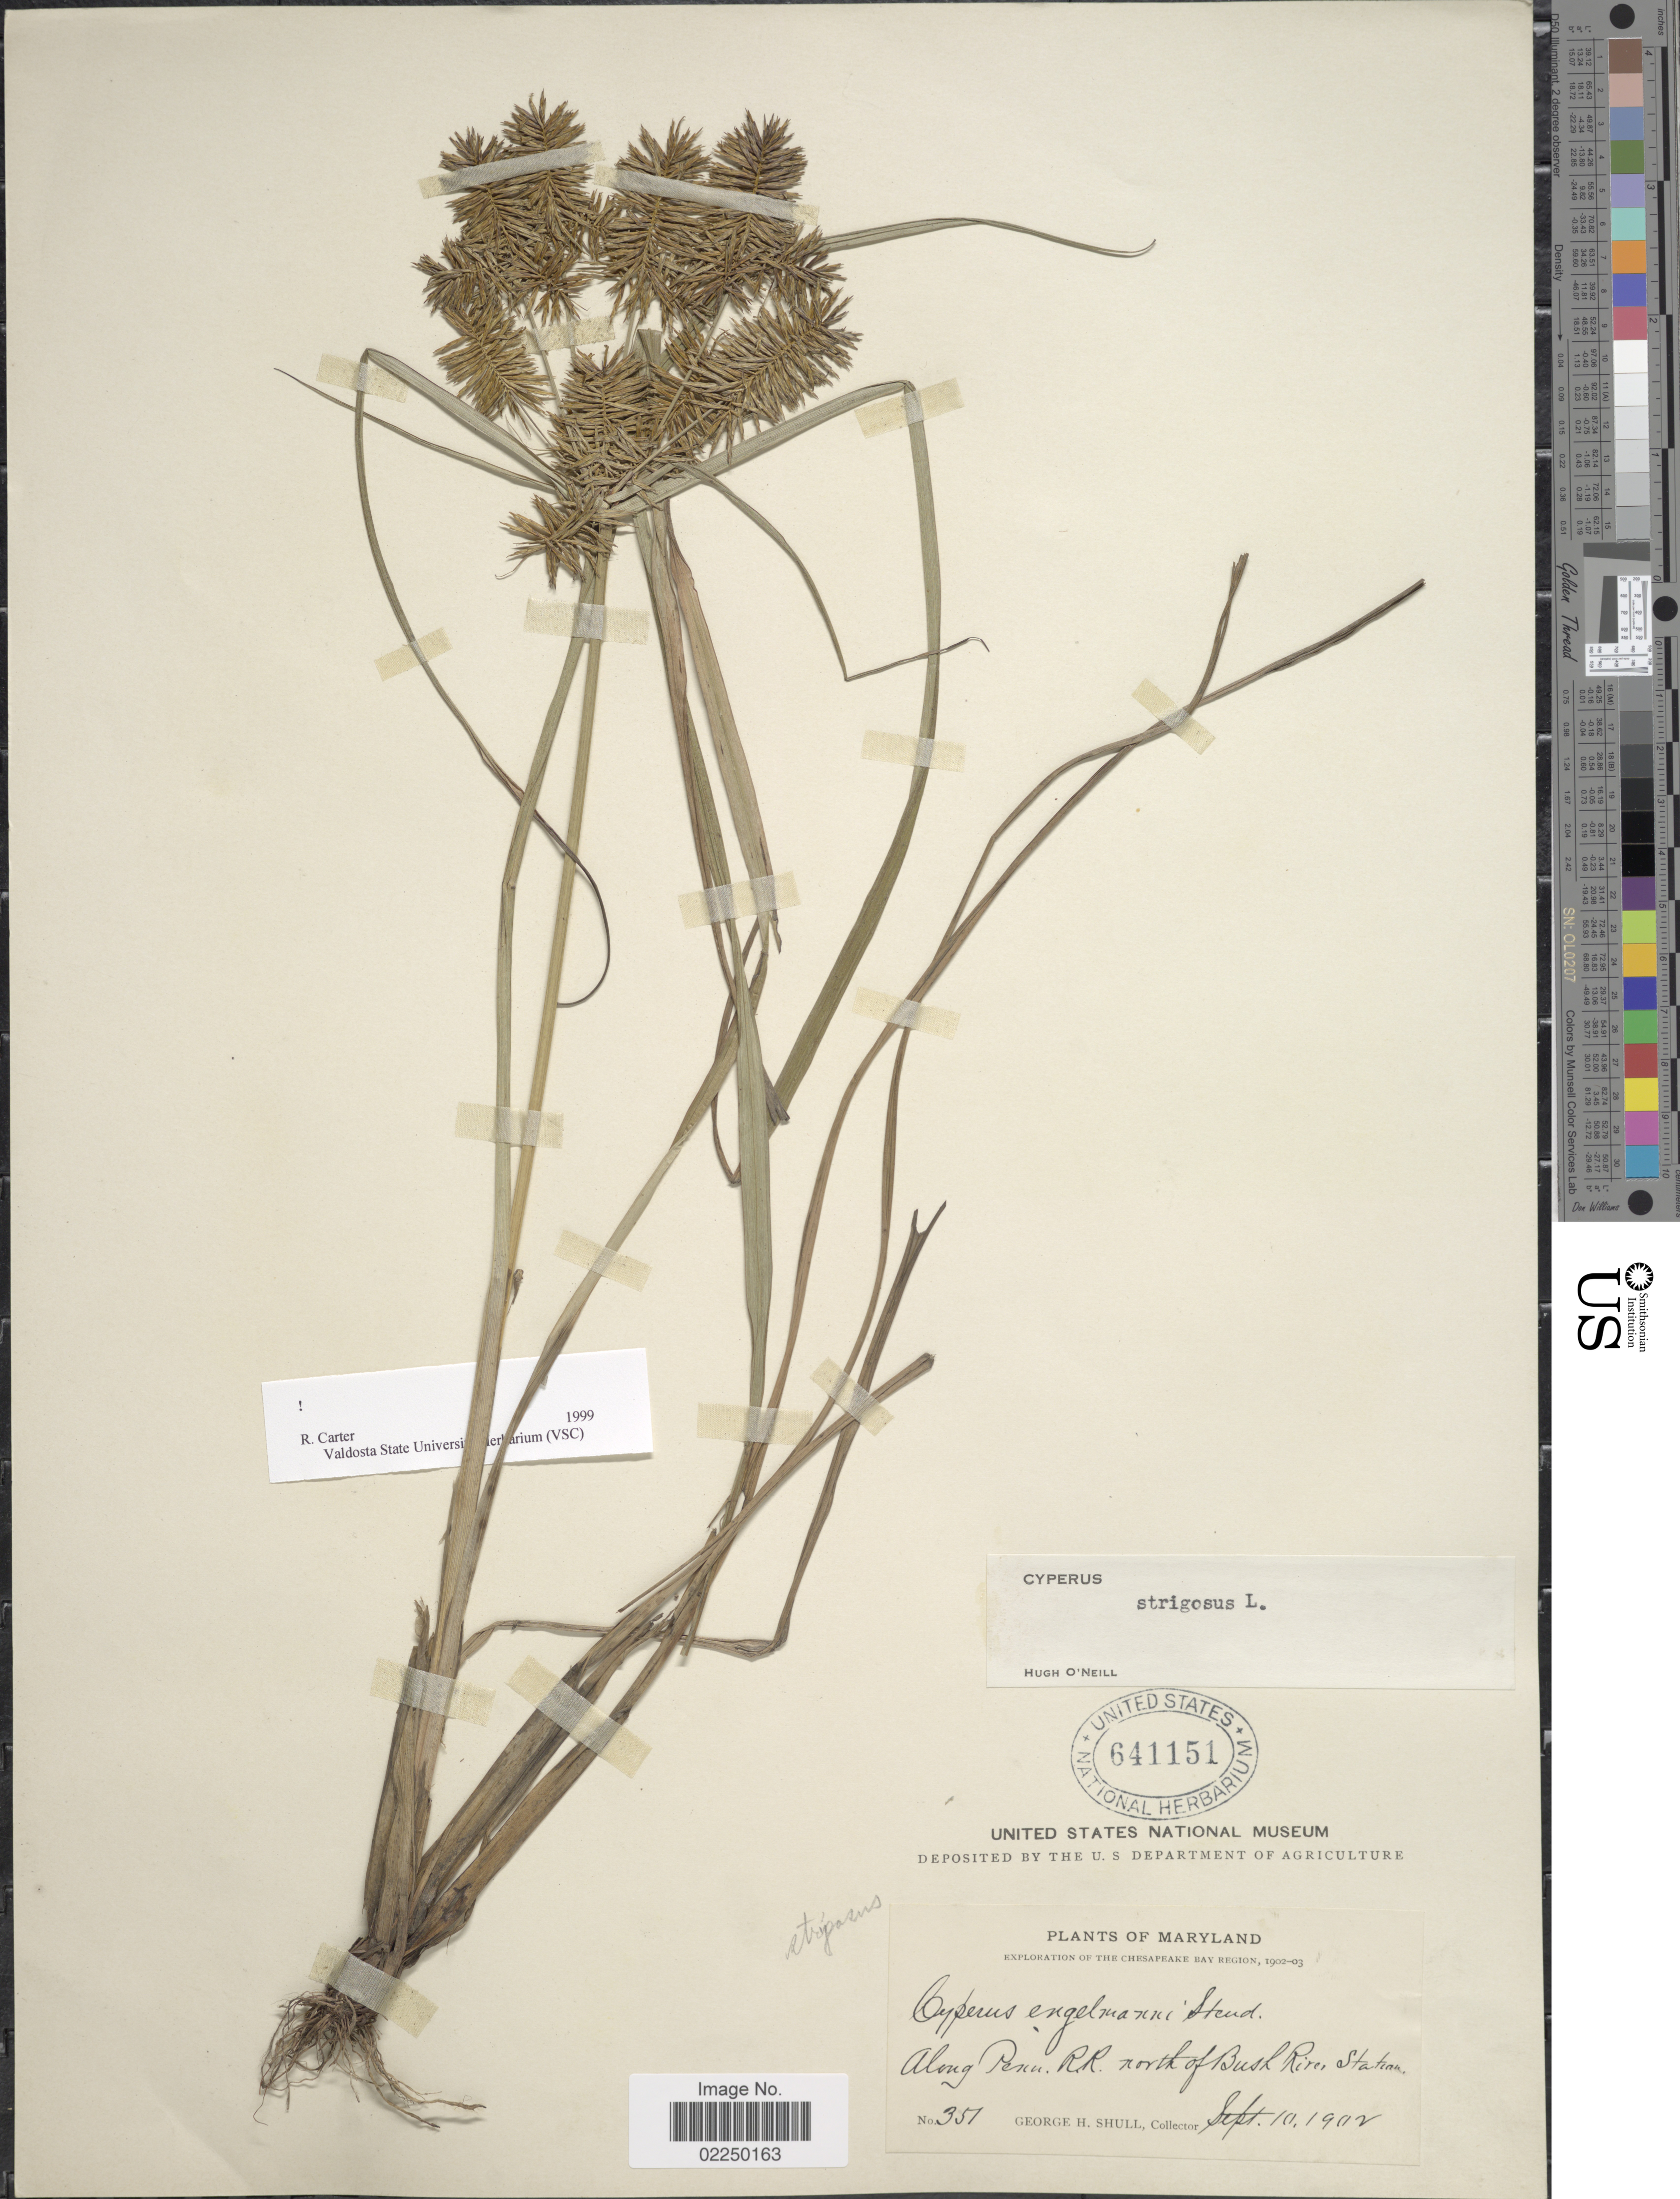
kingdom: Plantae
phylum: Tracheophyta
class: Liliopsida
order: Poales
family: Cyperaceae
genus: Cyperus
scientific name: Cyperus strigosus L.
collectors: G. H. Shull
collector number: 357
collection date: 1902-09-10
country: United States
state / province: Maryland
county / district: Harford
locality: Along Penn. R.R. north of Bush River Station, Chesapeake Bay Region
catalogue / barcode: US 641151